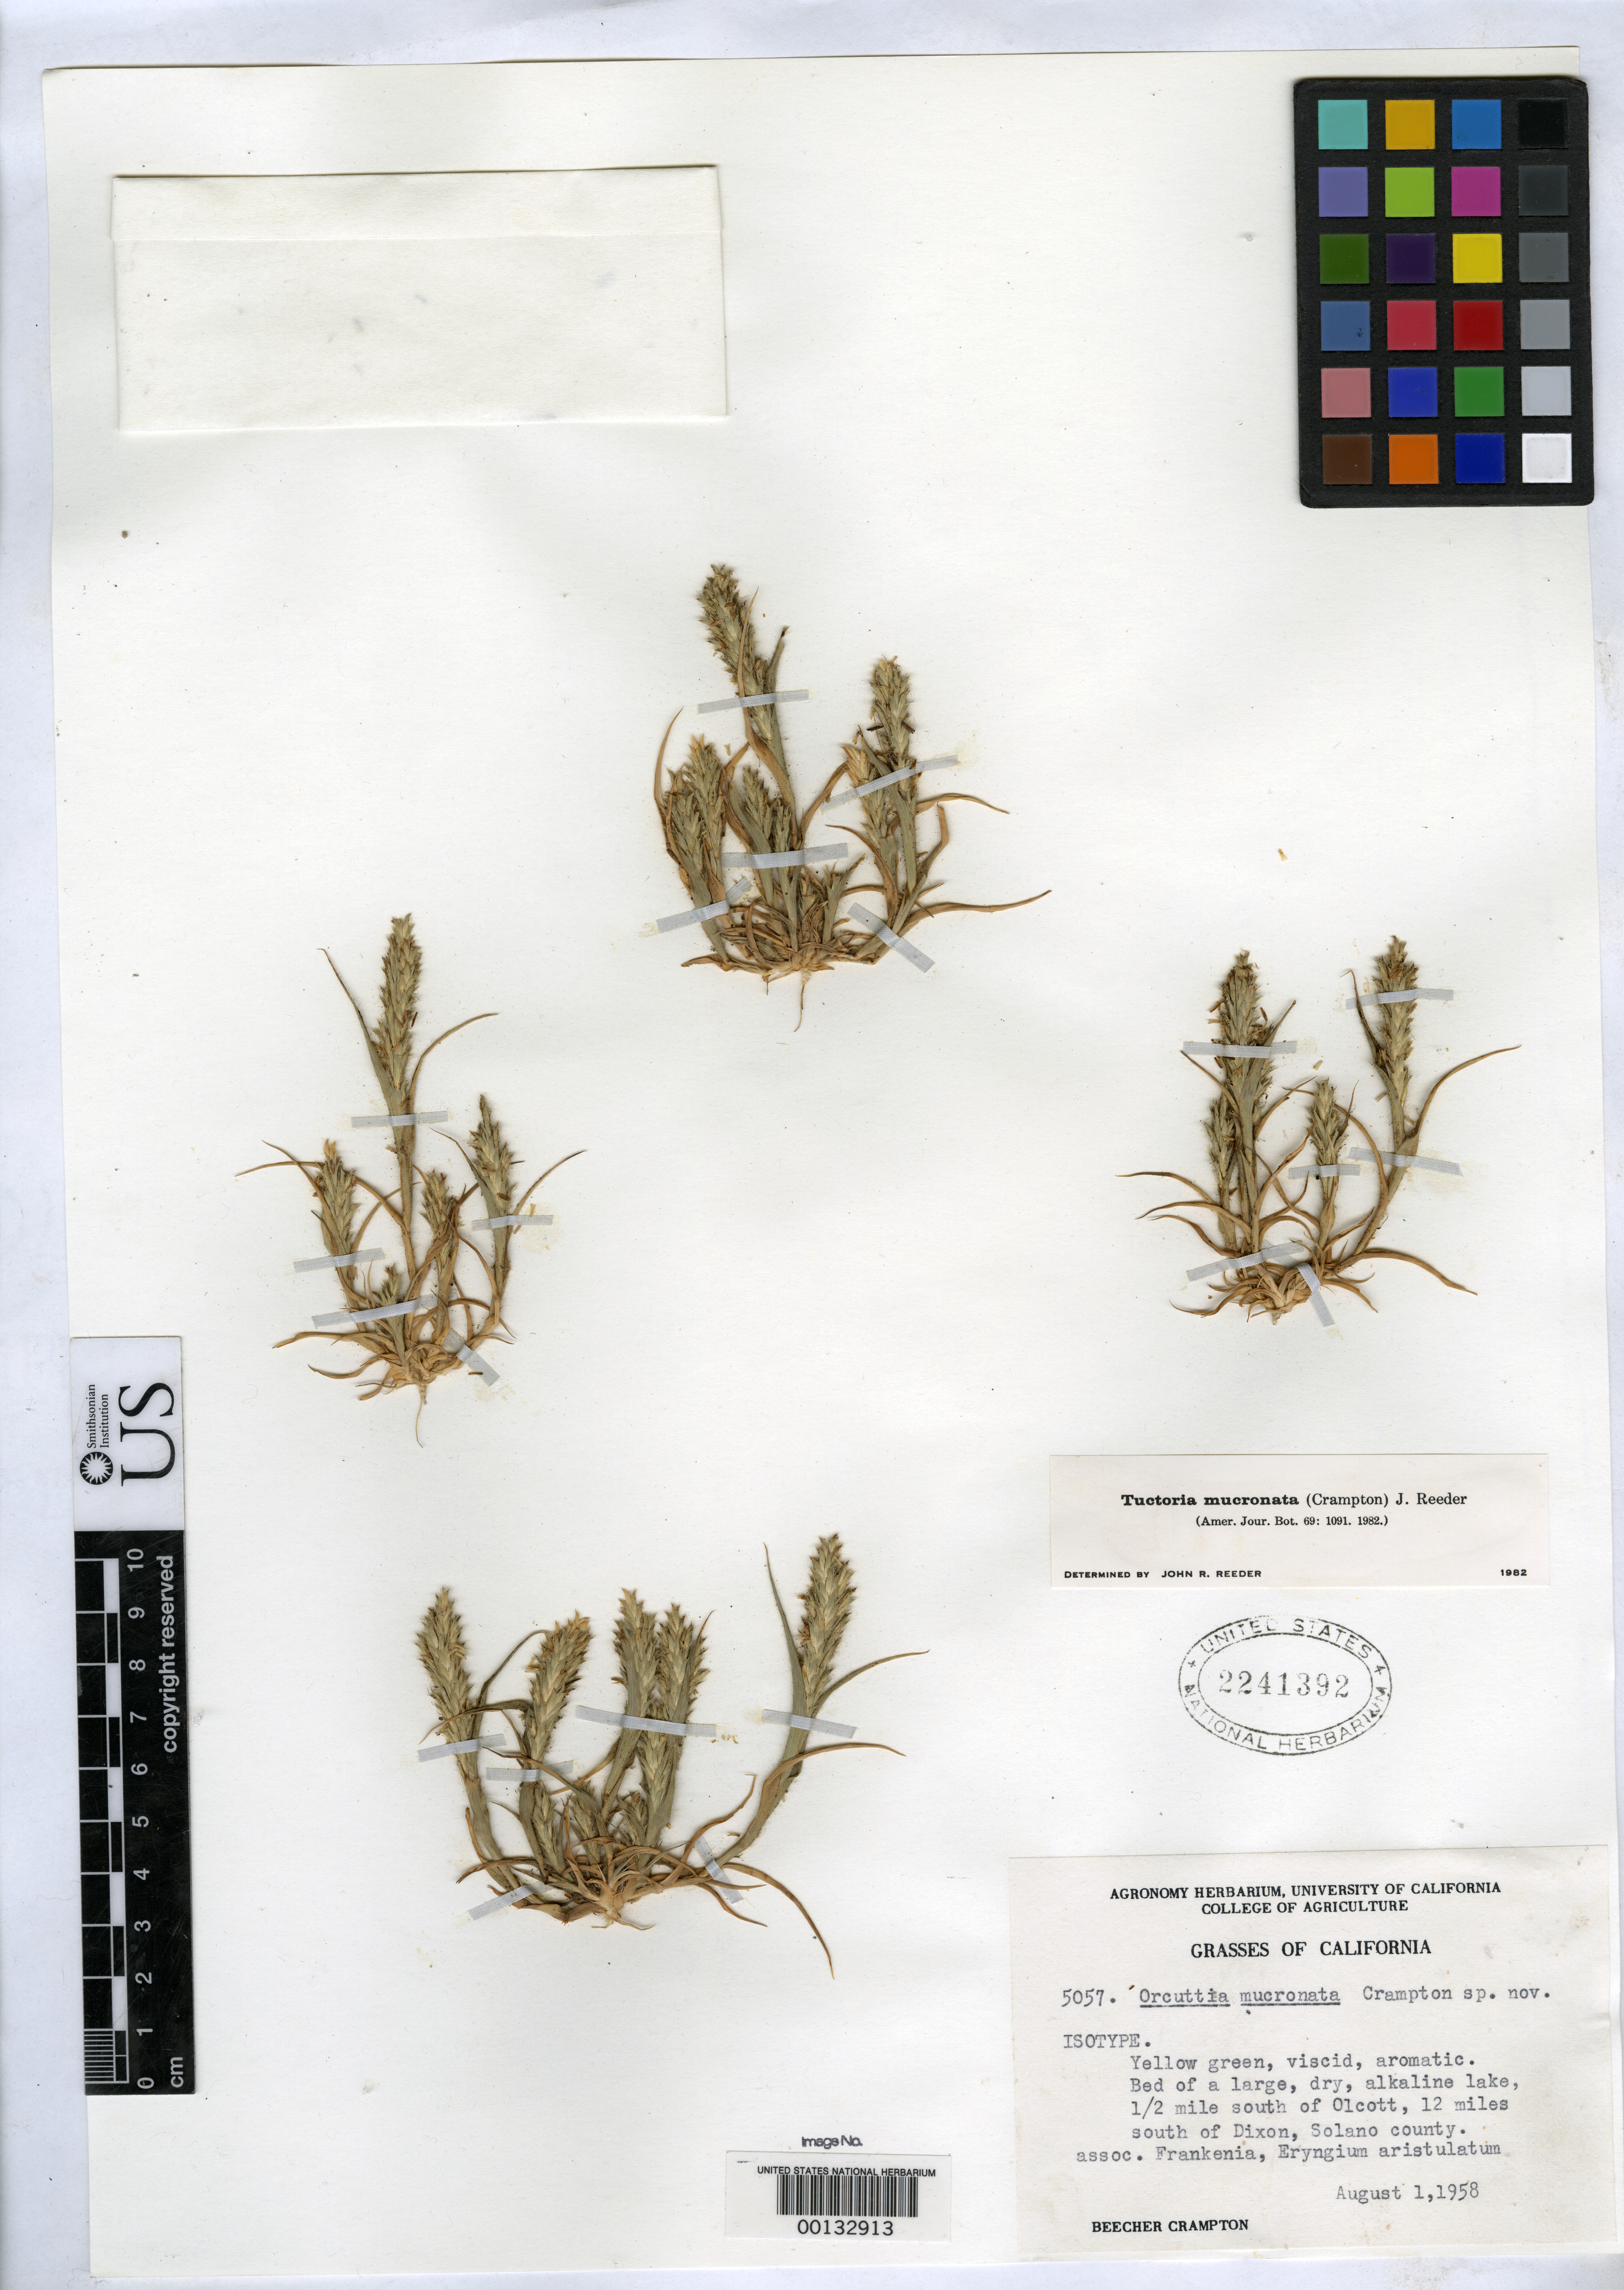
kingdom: Plantae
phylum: Tracheophyta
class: Liliopsida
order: Poales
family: Poaceae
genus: Orcuttia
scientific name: Orcuttia mucronata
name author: Crampton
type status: Isotype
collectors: B. Crampton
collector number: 5057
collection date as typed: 01 Aug 1958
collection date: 1958-08-01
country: United States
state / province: California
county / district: Solano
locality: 1/2 mi S of Olcott, 12 mi S of Dixon.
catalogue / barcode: US 2241392